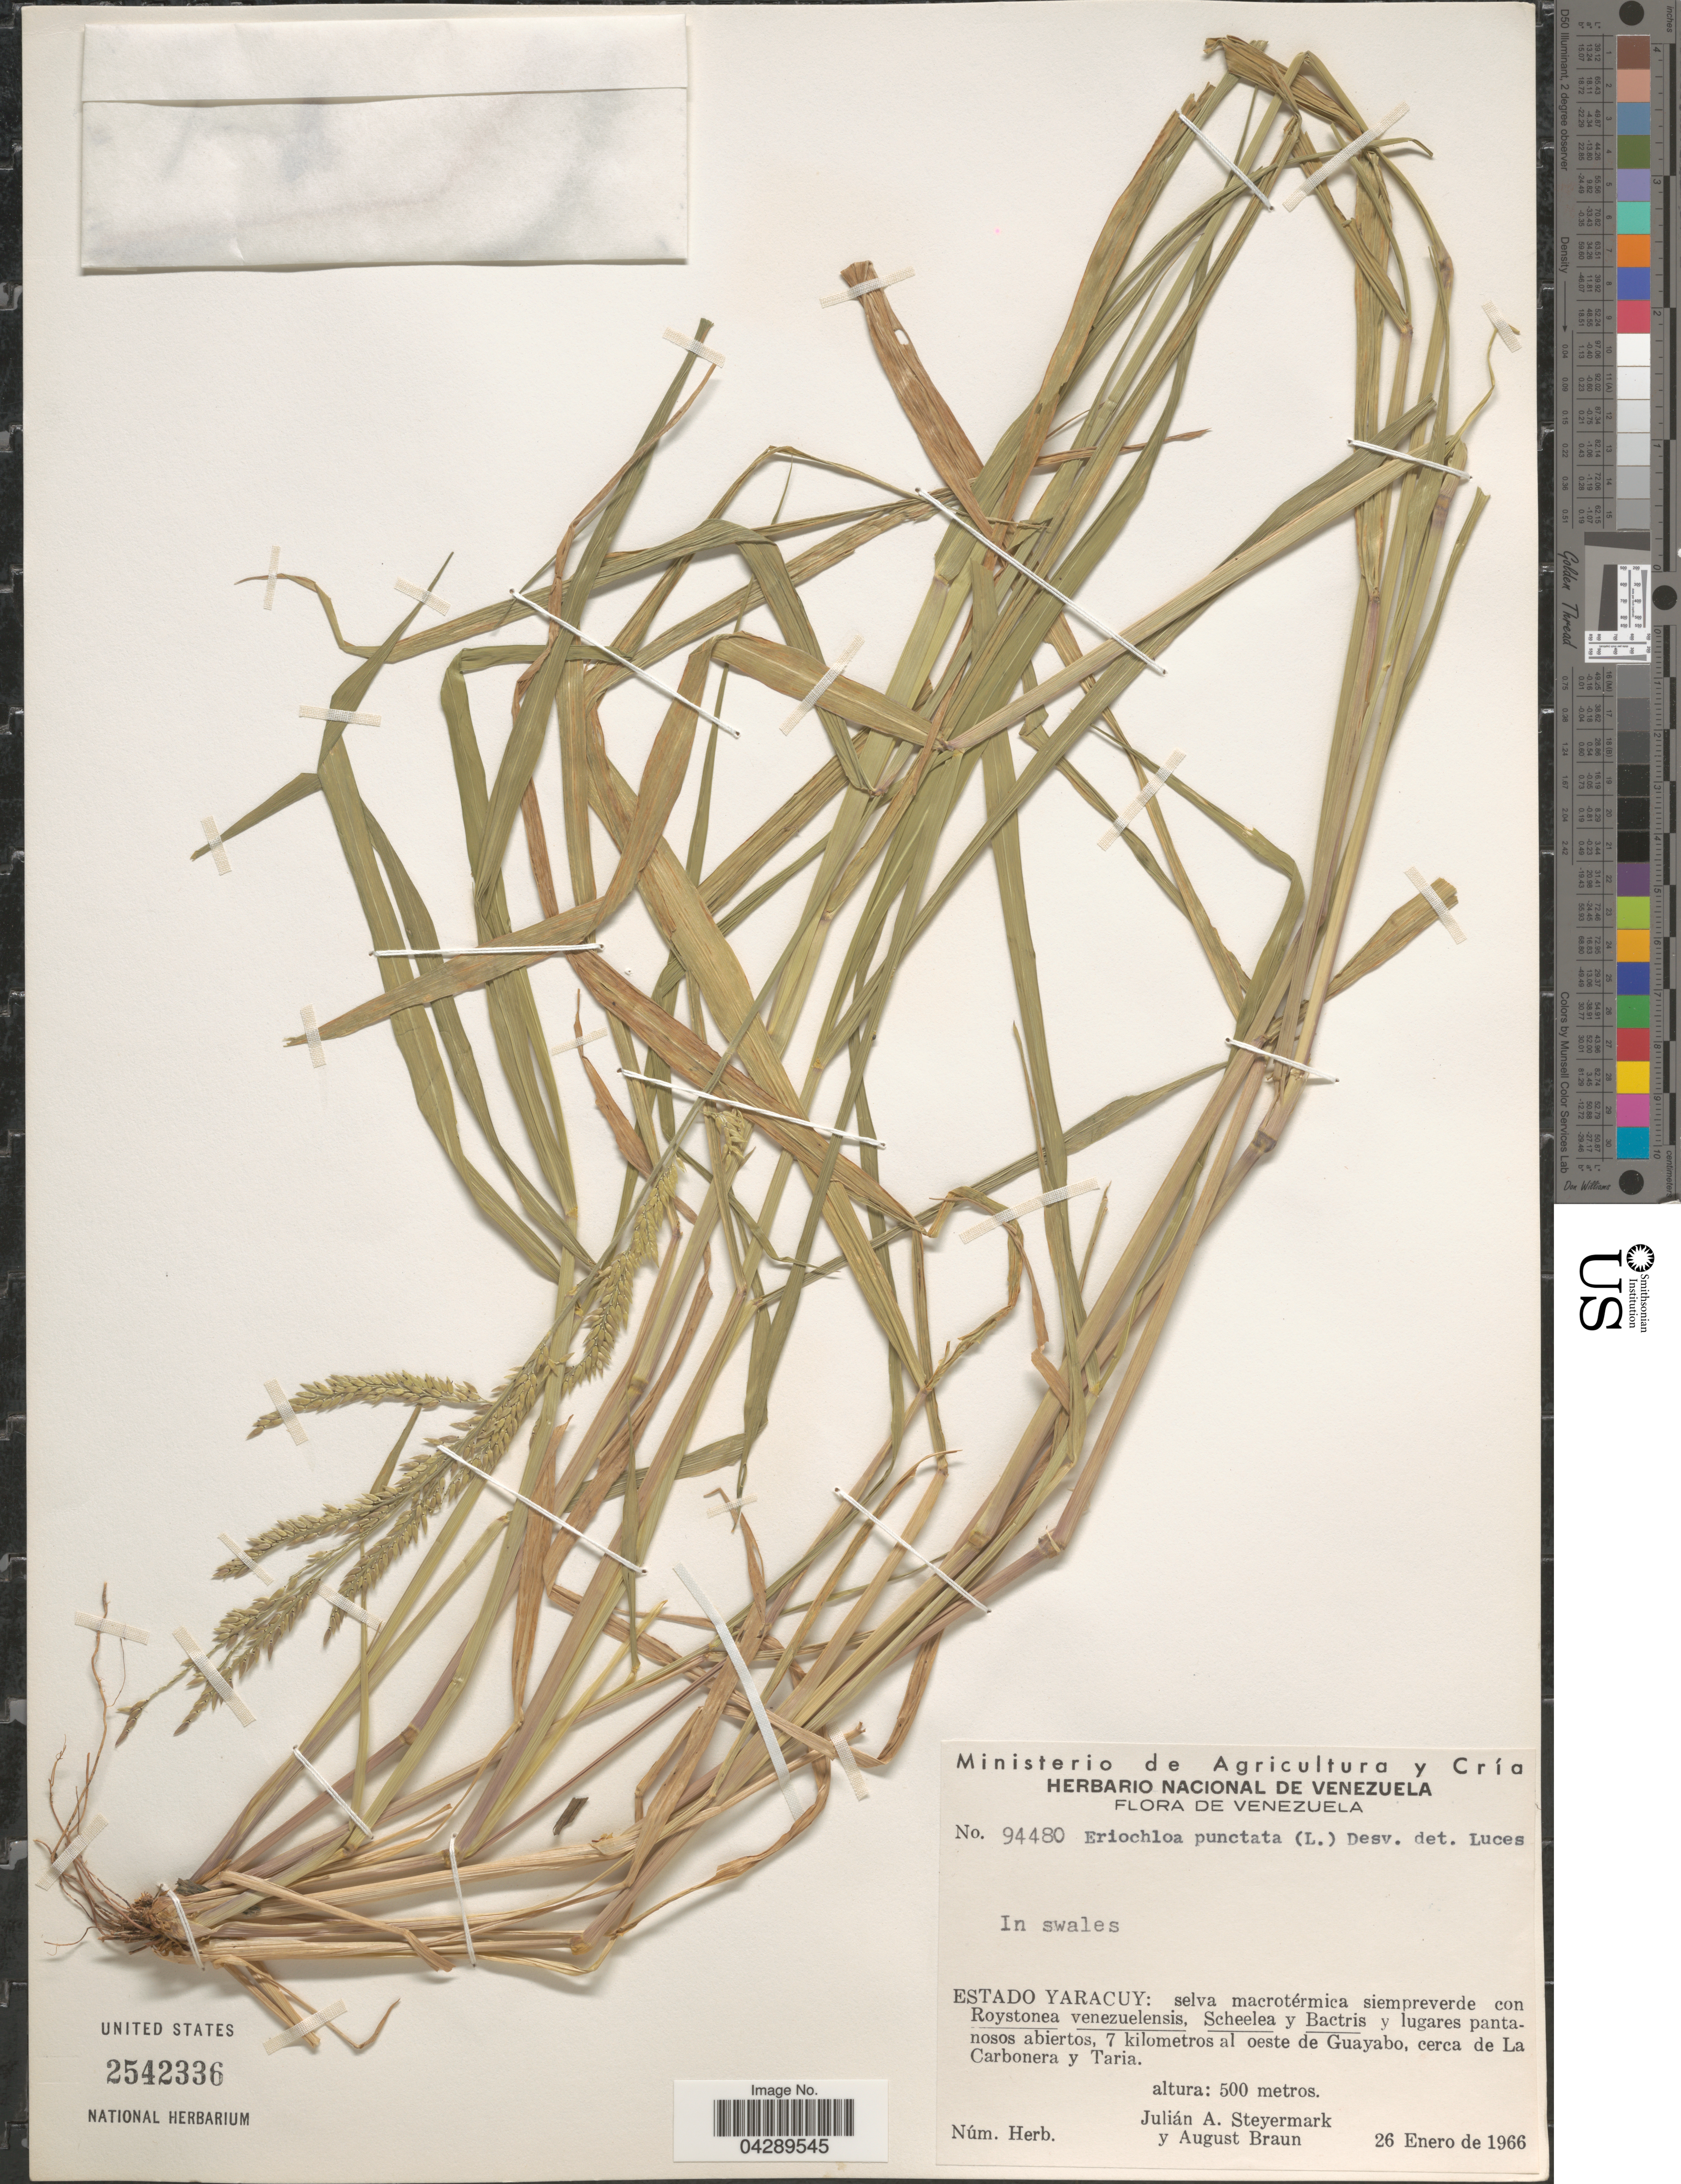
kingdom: Plantae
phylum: Tracheophyta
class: Liliopsida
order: Poales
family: Poaceae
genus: Eriochloa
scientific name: Eriochloa punctata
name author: (L.) Desv. ex Ham.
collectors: J. Steyermark & A. Braun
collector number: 94480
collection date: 1966-01-26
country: Venezuela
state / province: Yaracuy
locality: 7 kilometros al oeste de Guayabo, cerca de La Carbonera y Taria.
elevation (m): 500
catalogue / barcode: US 2542336